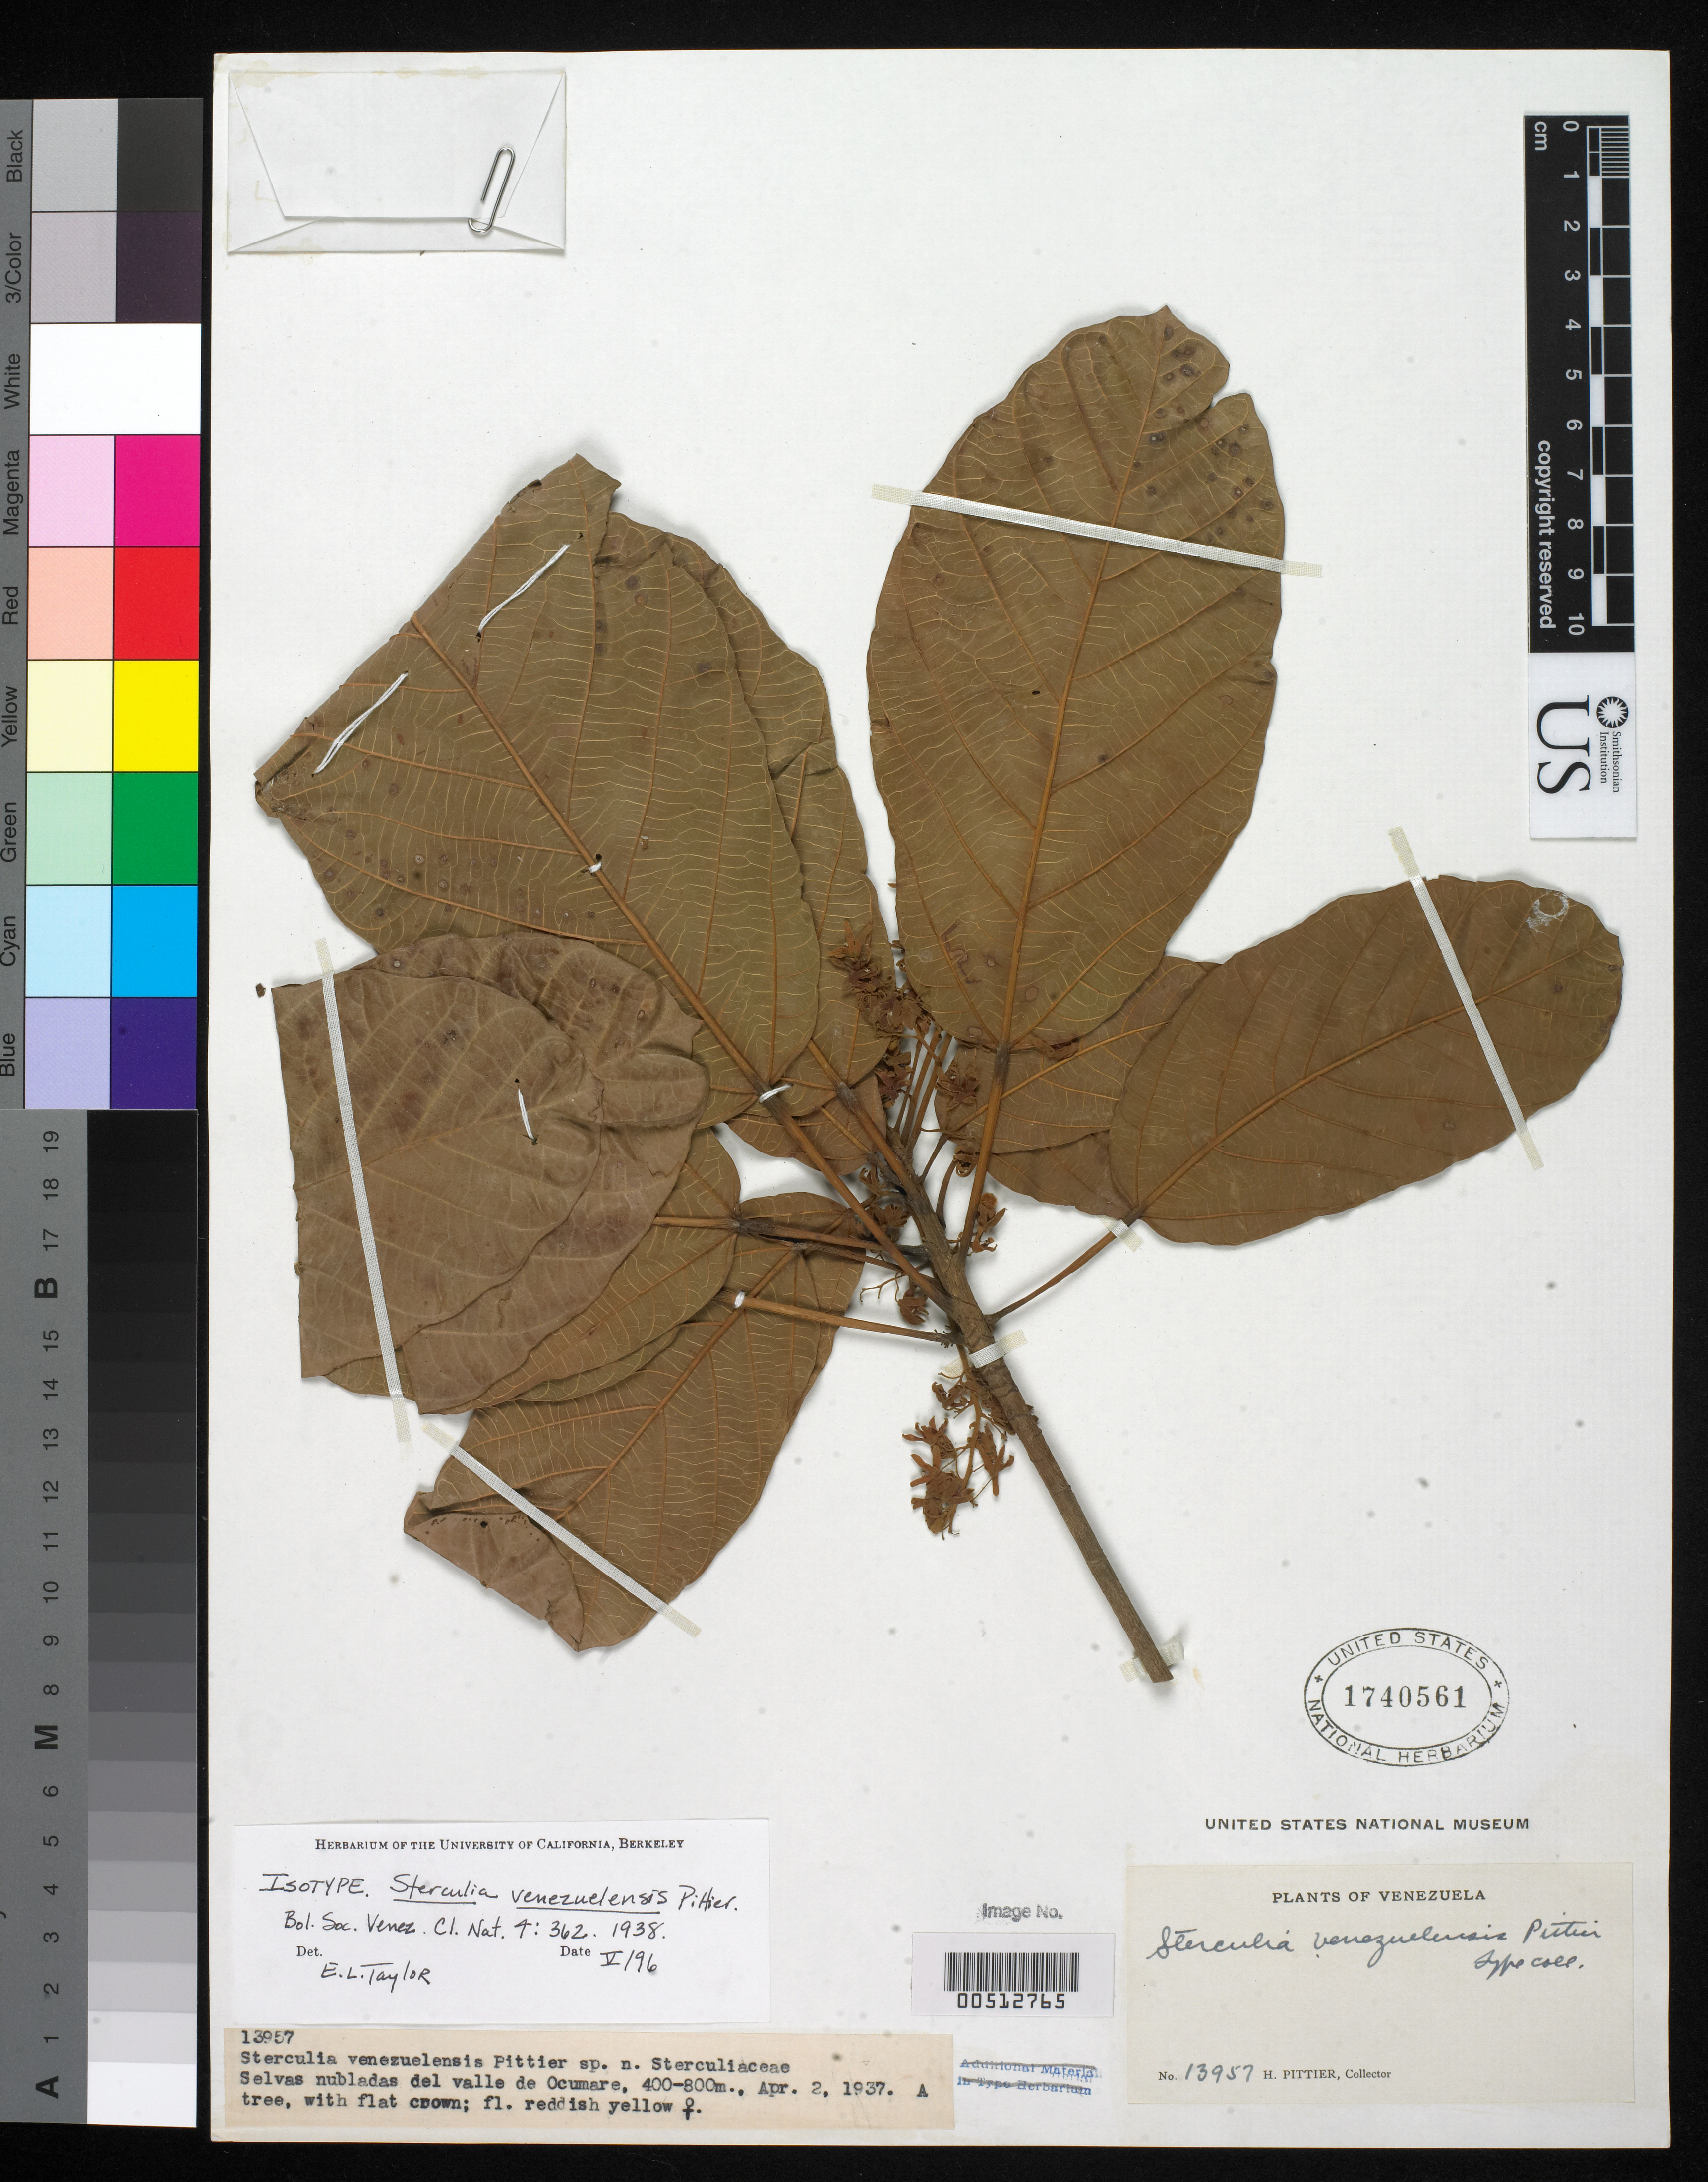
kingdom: Plantae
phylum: Tracheophyta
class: Magnoliopsida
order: Malvales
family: Malvaceae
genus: Sterculia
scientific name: Sterculia venezuelensis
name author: Pittier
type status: Isotype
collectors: H. F. Pittier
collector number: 13957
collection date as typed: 02 Apr 1937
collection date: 1937-04-02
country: Venezuela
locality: Valle de Ocumare.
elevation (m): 400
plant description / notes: Annotated as "Isotype" by E.L. Taylor (1996) but both US sheets were originally annotated "Type coll." with no indication that either is the holotype.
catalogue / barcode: US 1740561